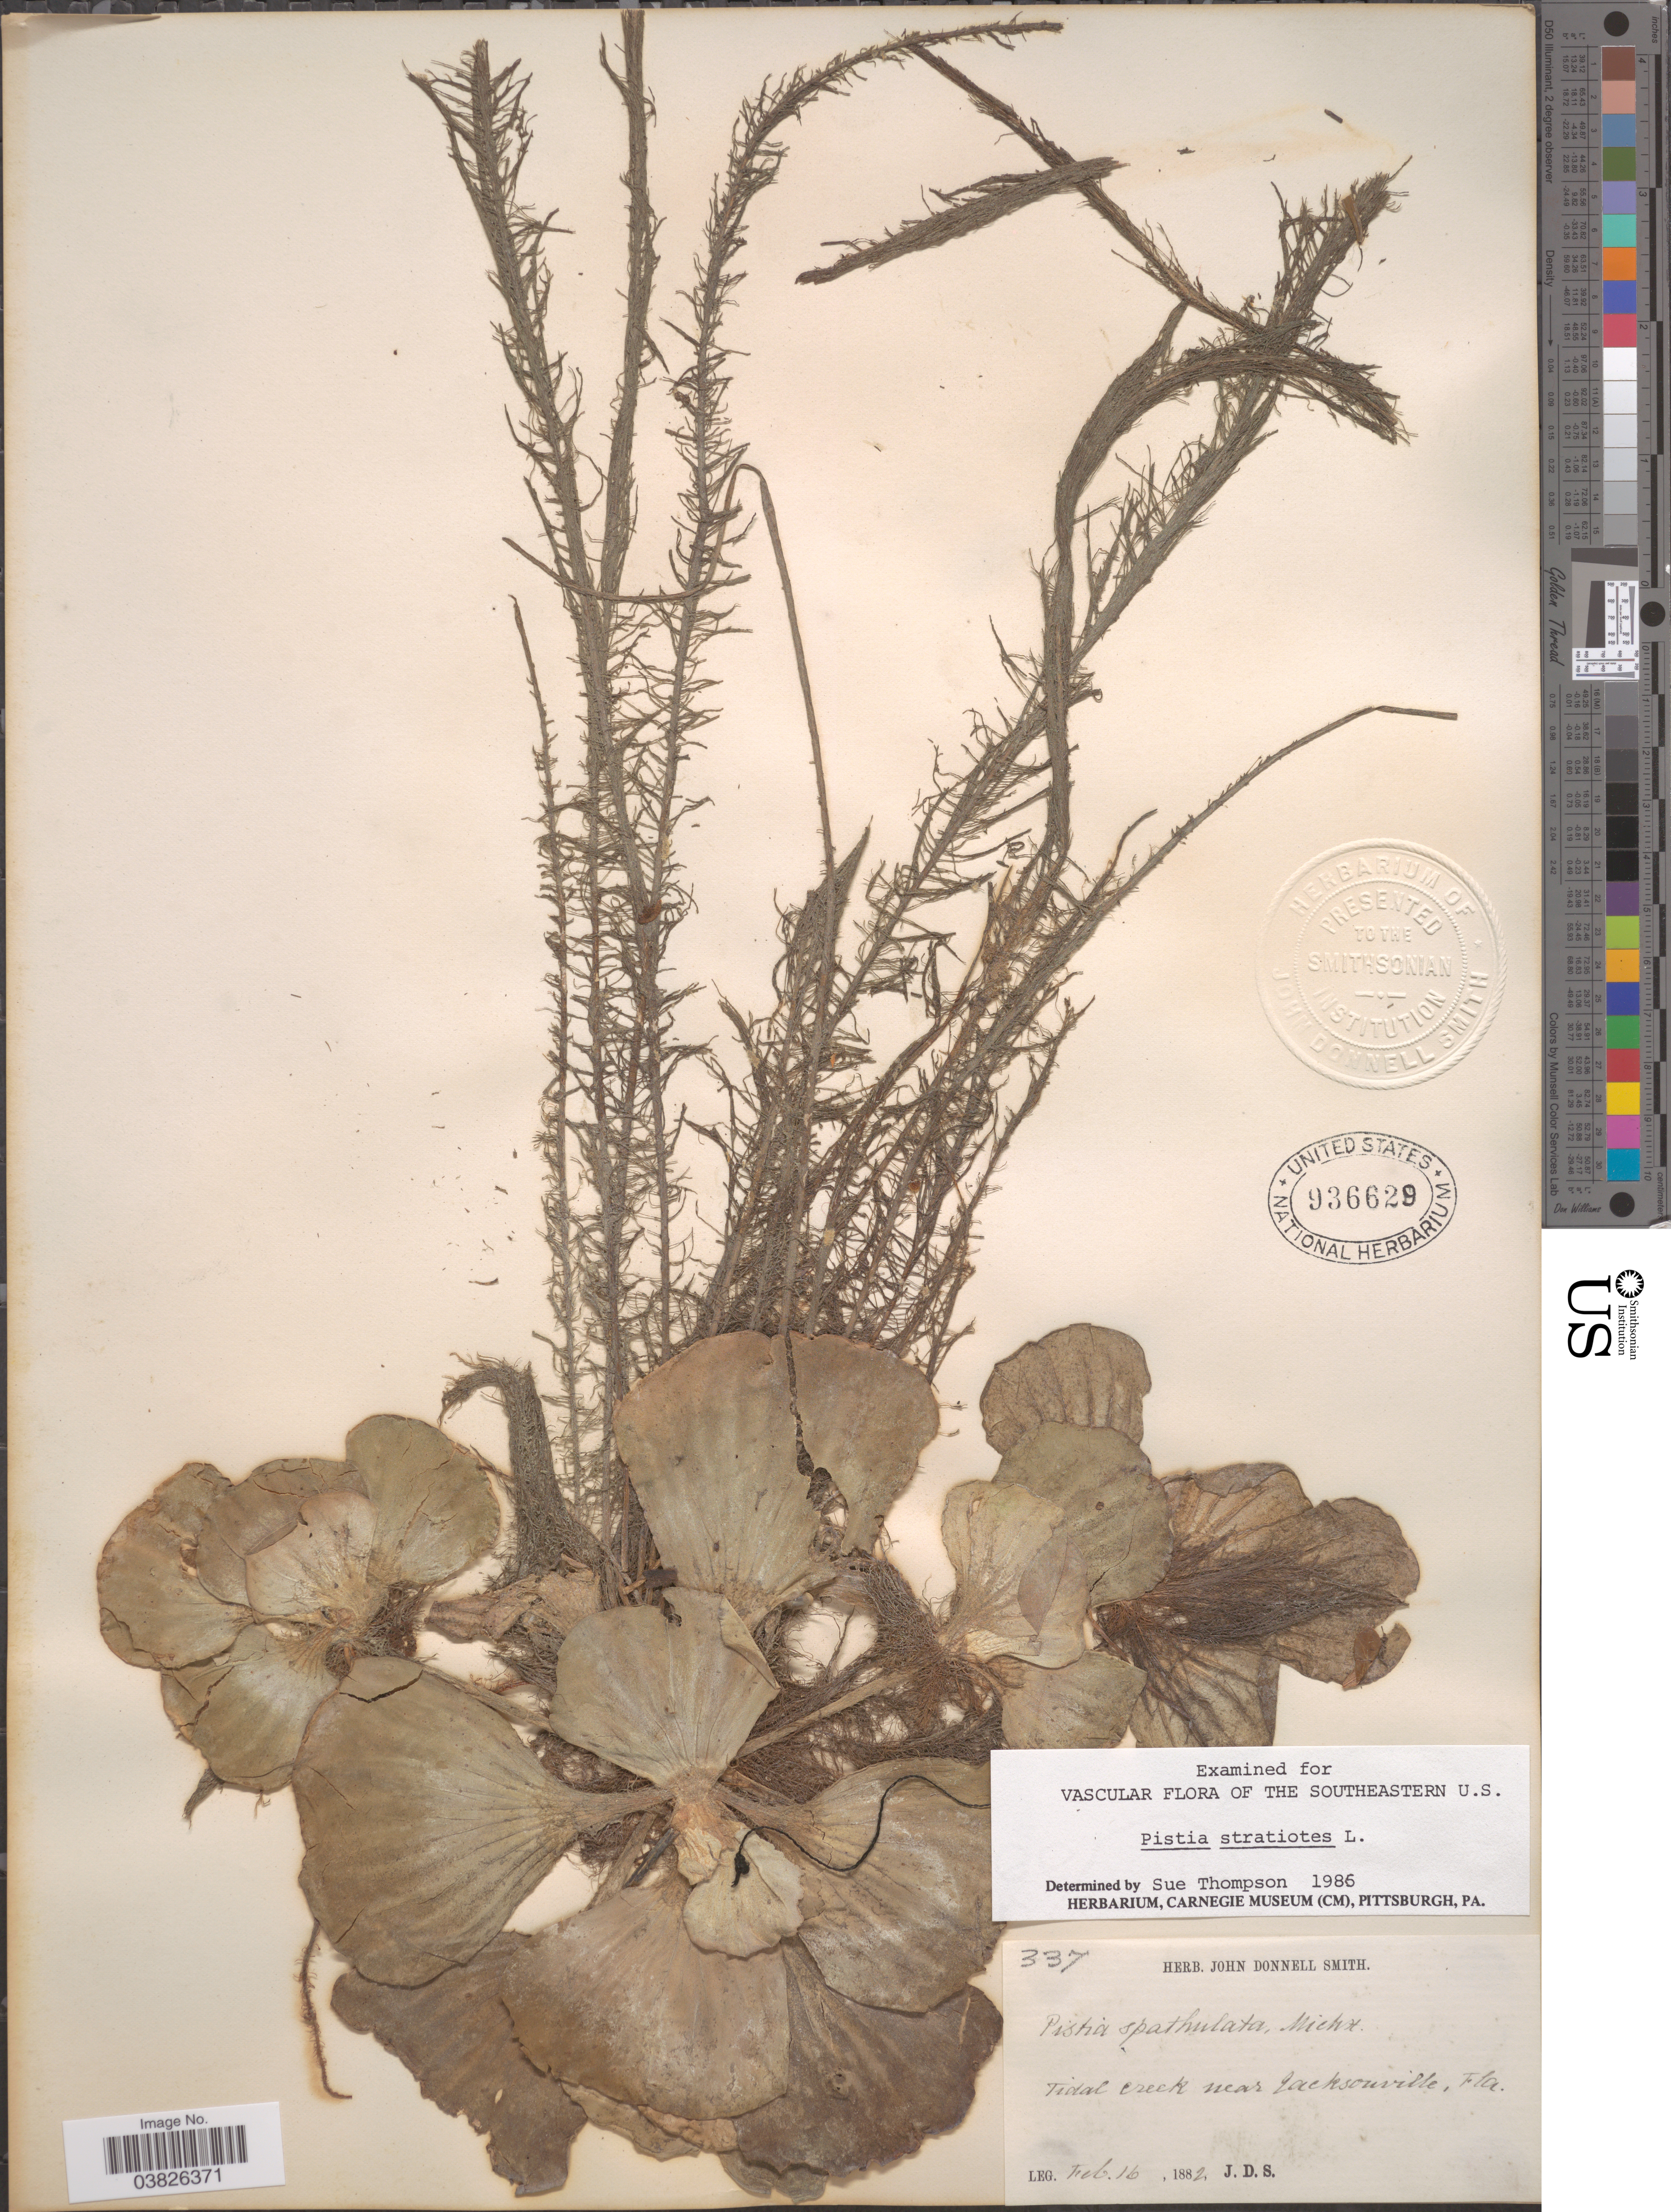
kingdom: Plantae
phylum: Tracheophyta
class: Liliopsida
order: Alismatales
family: Araceae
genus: Pistia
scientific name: Pistia stratiotes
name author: L.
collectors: J. Donnell Smith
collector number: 337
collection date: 1882-02-16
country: United States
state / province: Florida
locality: Tidal Creek near Jacksonville.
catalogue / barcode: US 936629